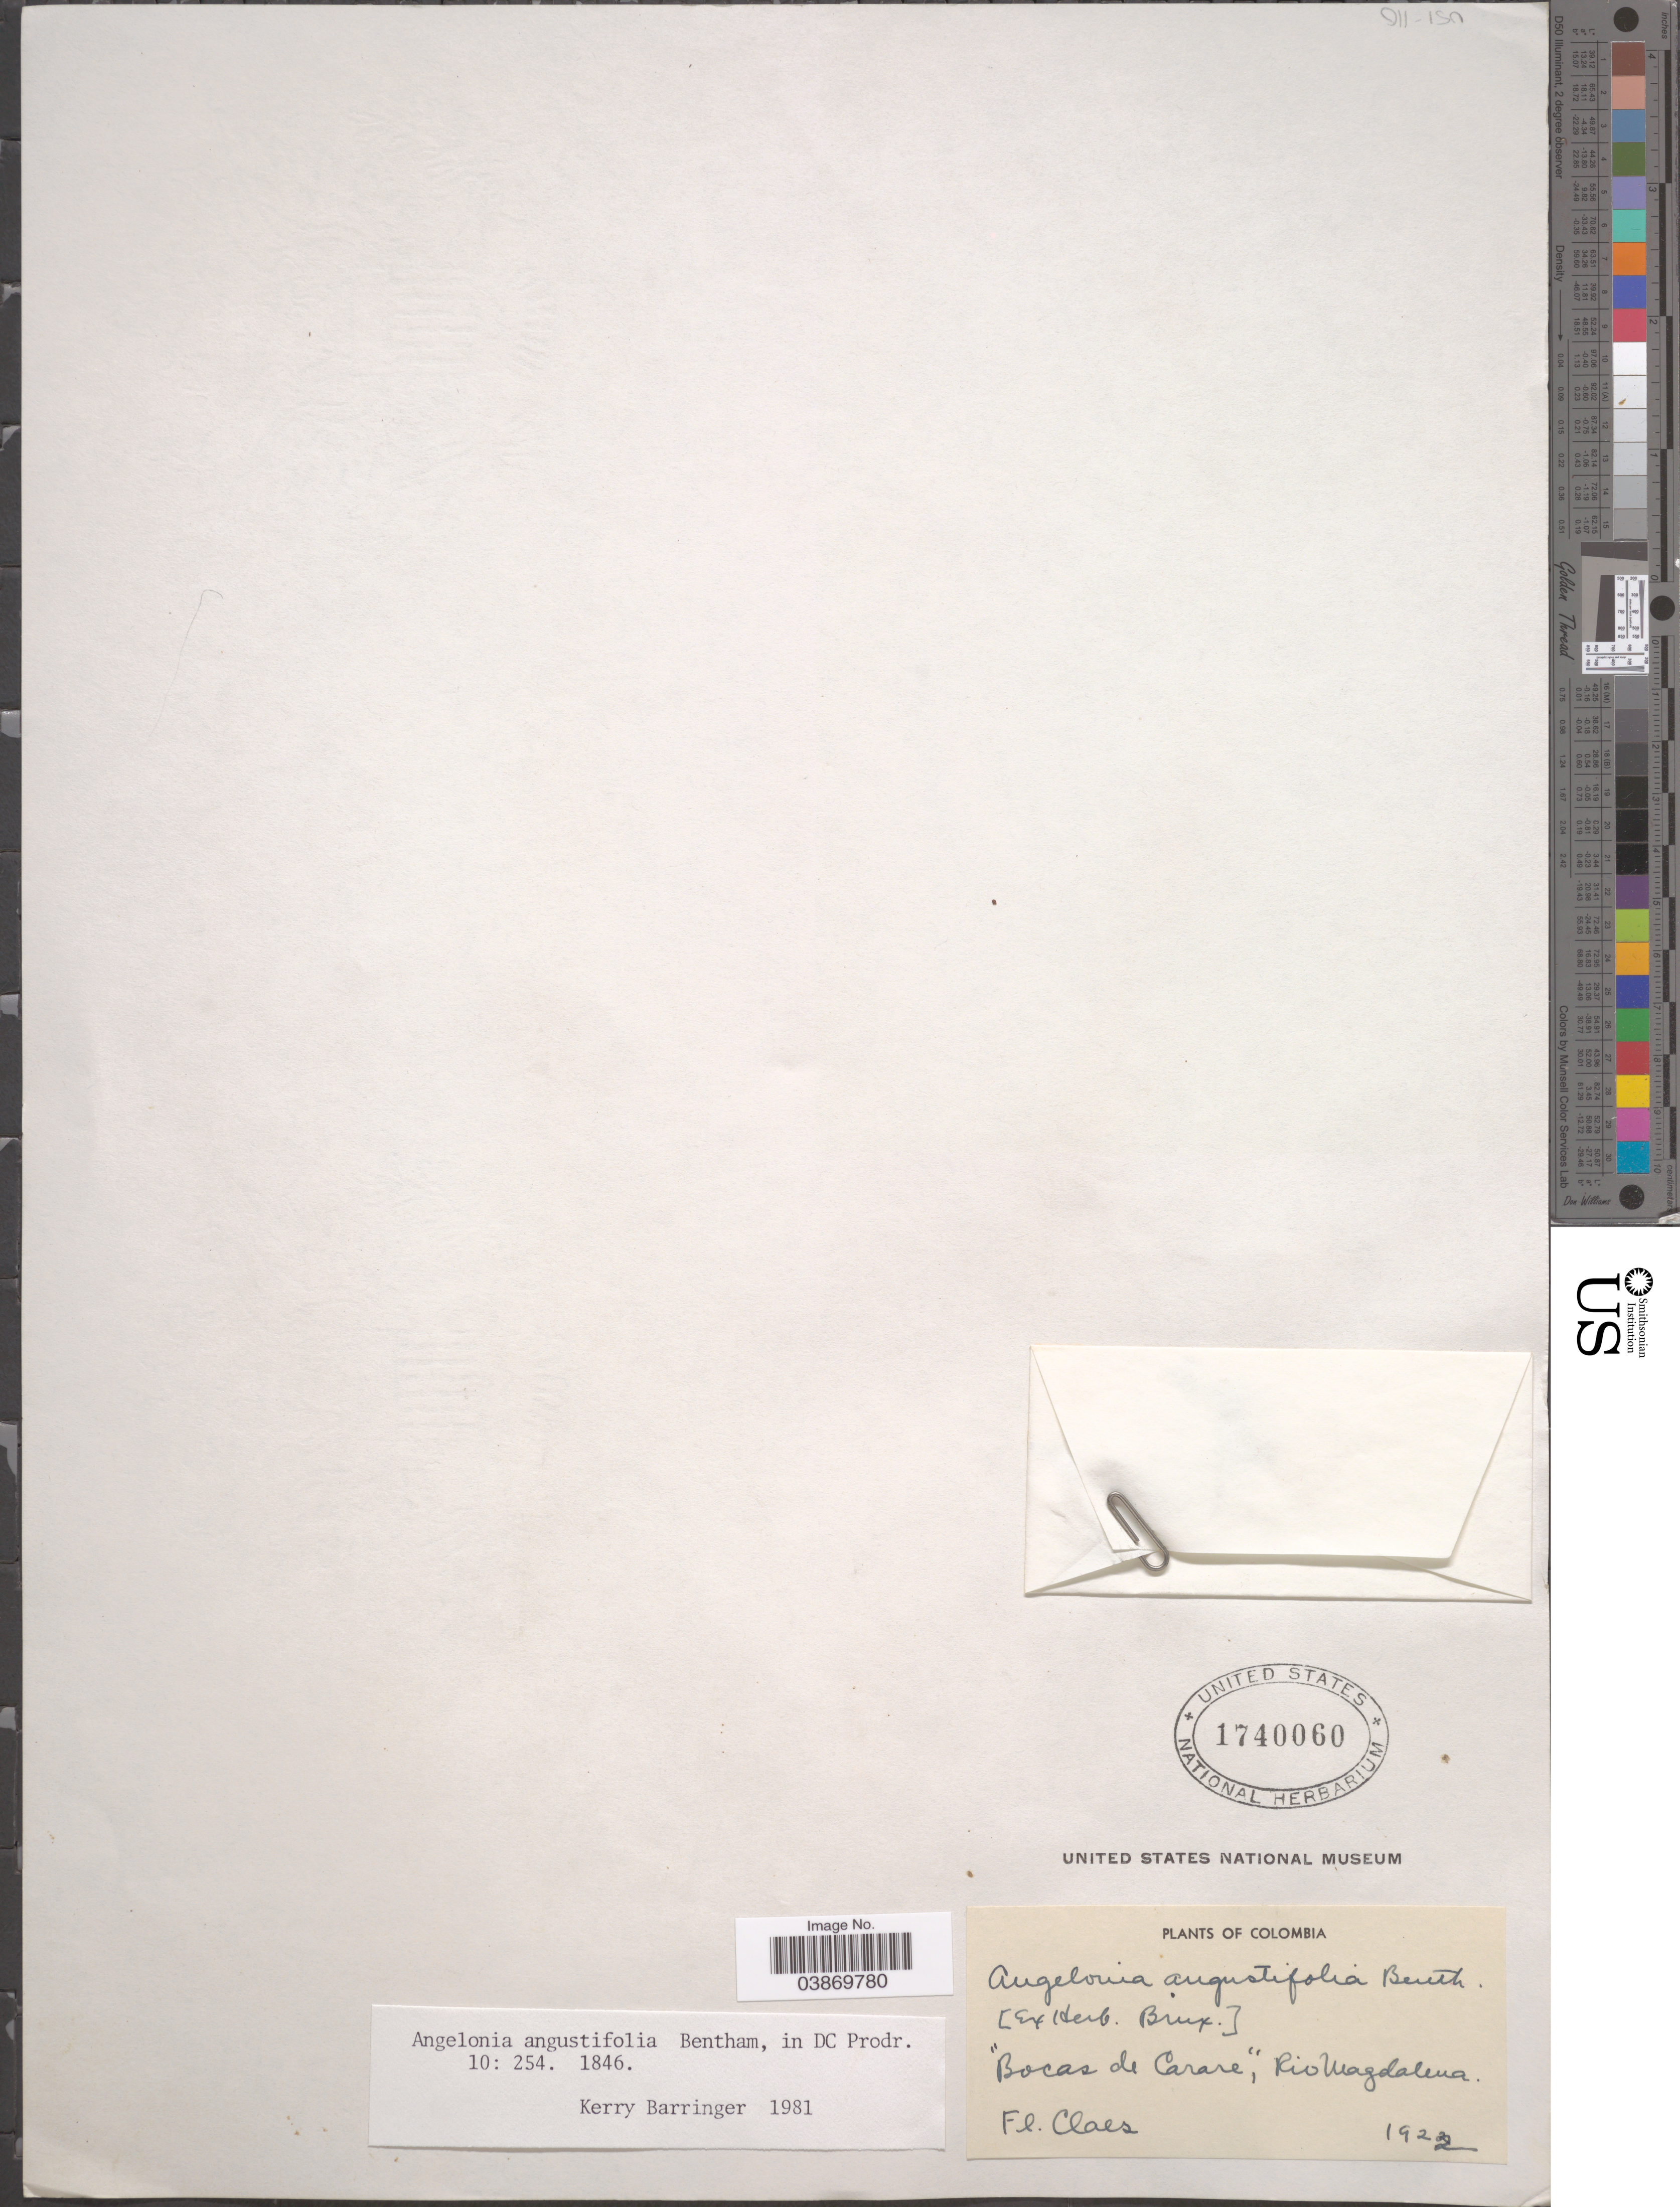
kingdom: Plantae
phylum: Tracheophyta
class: Magnoliopsida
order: Lamiales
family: Plantaginaceae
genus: Angelonia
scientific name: Angelonia angustifolia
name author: Benth.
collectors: F. Claes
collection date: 1922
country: Colombia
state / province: Magdalena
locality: Bocas de Carare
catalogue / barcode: US 1740060